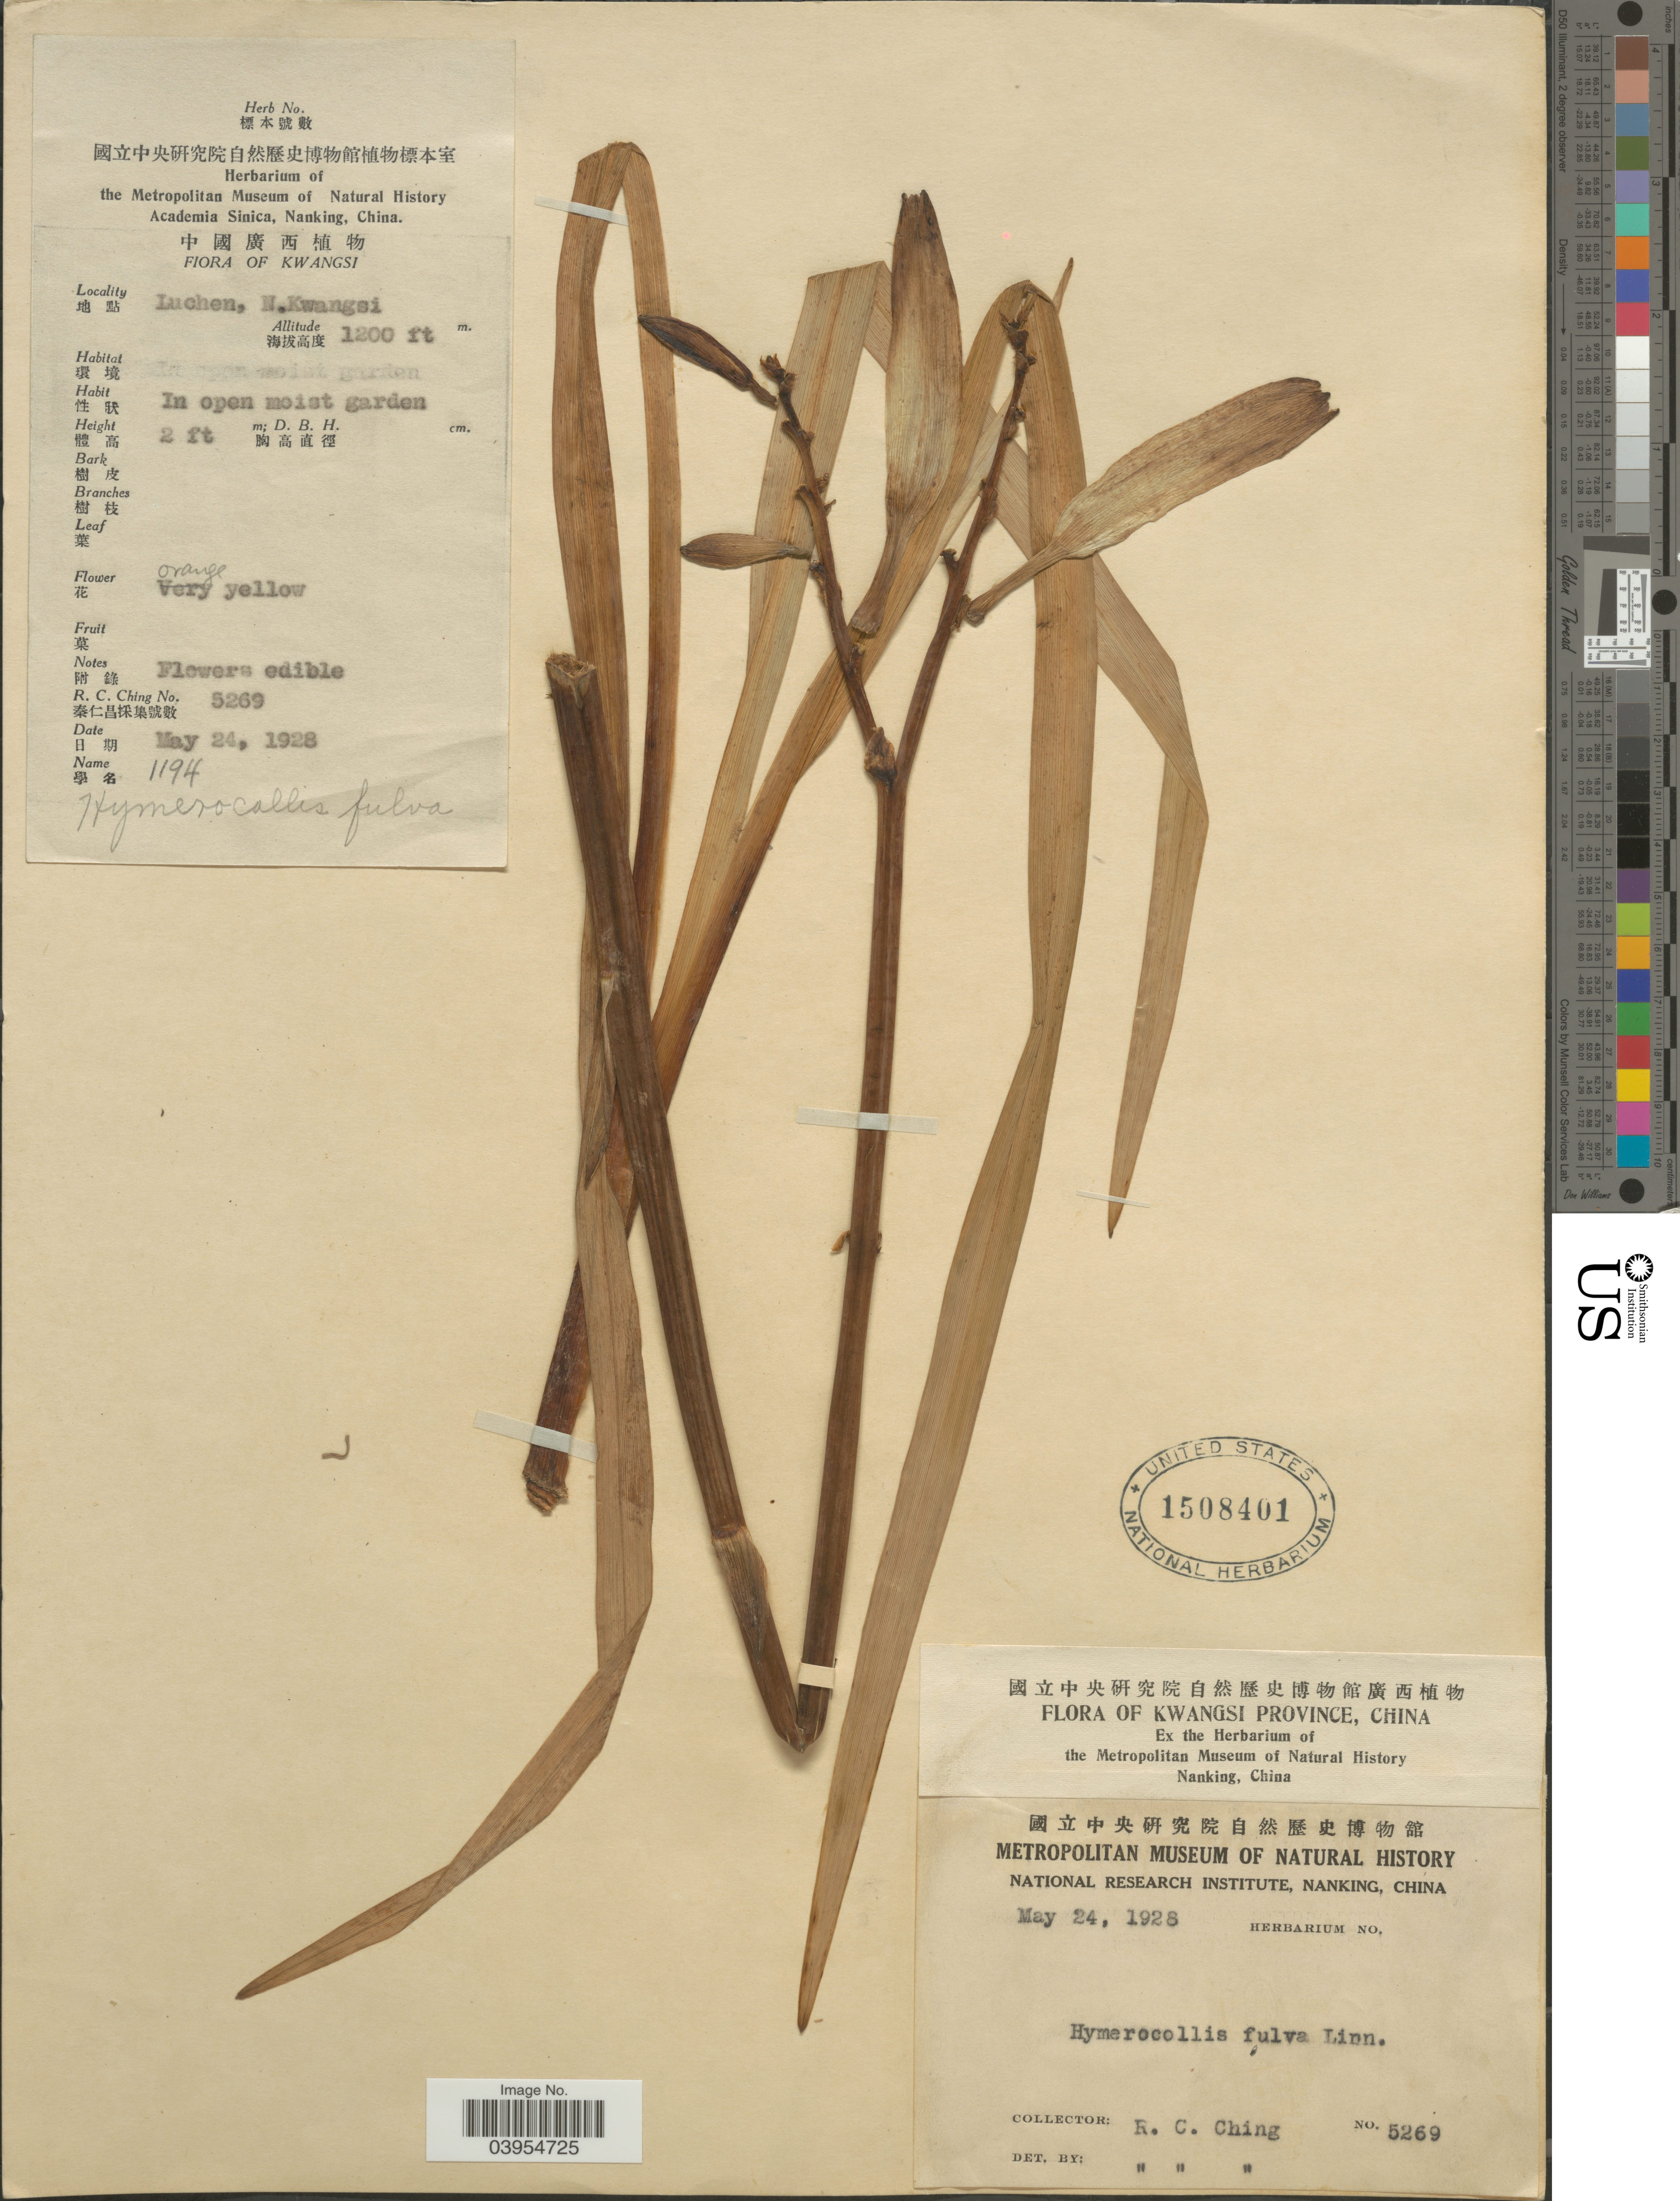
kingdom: Plantae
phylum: Tracheophyta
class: Liliopsida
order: Asparagales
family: Asphodelaceae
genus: Hemerocallis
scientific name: Hemerocallis fulva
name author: L.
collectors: R. C. Ching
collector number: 5269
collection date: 1928-05-24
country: China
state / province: Guangxi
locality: Kwangsi Province. Luchen, N.Kwangsi.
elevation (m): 366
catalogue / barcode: US 1508401